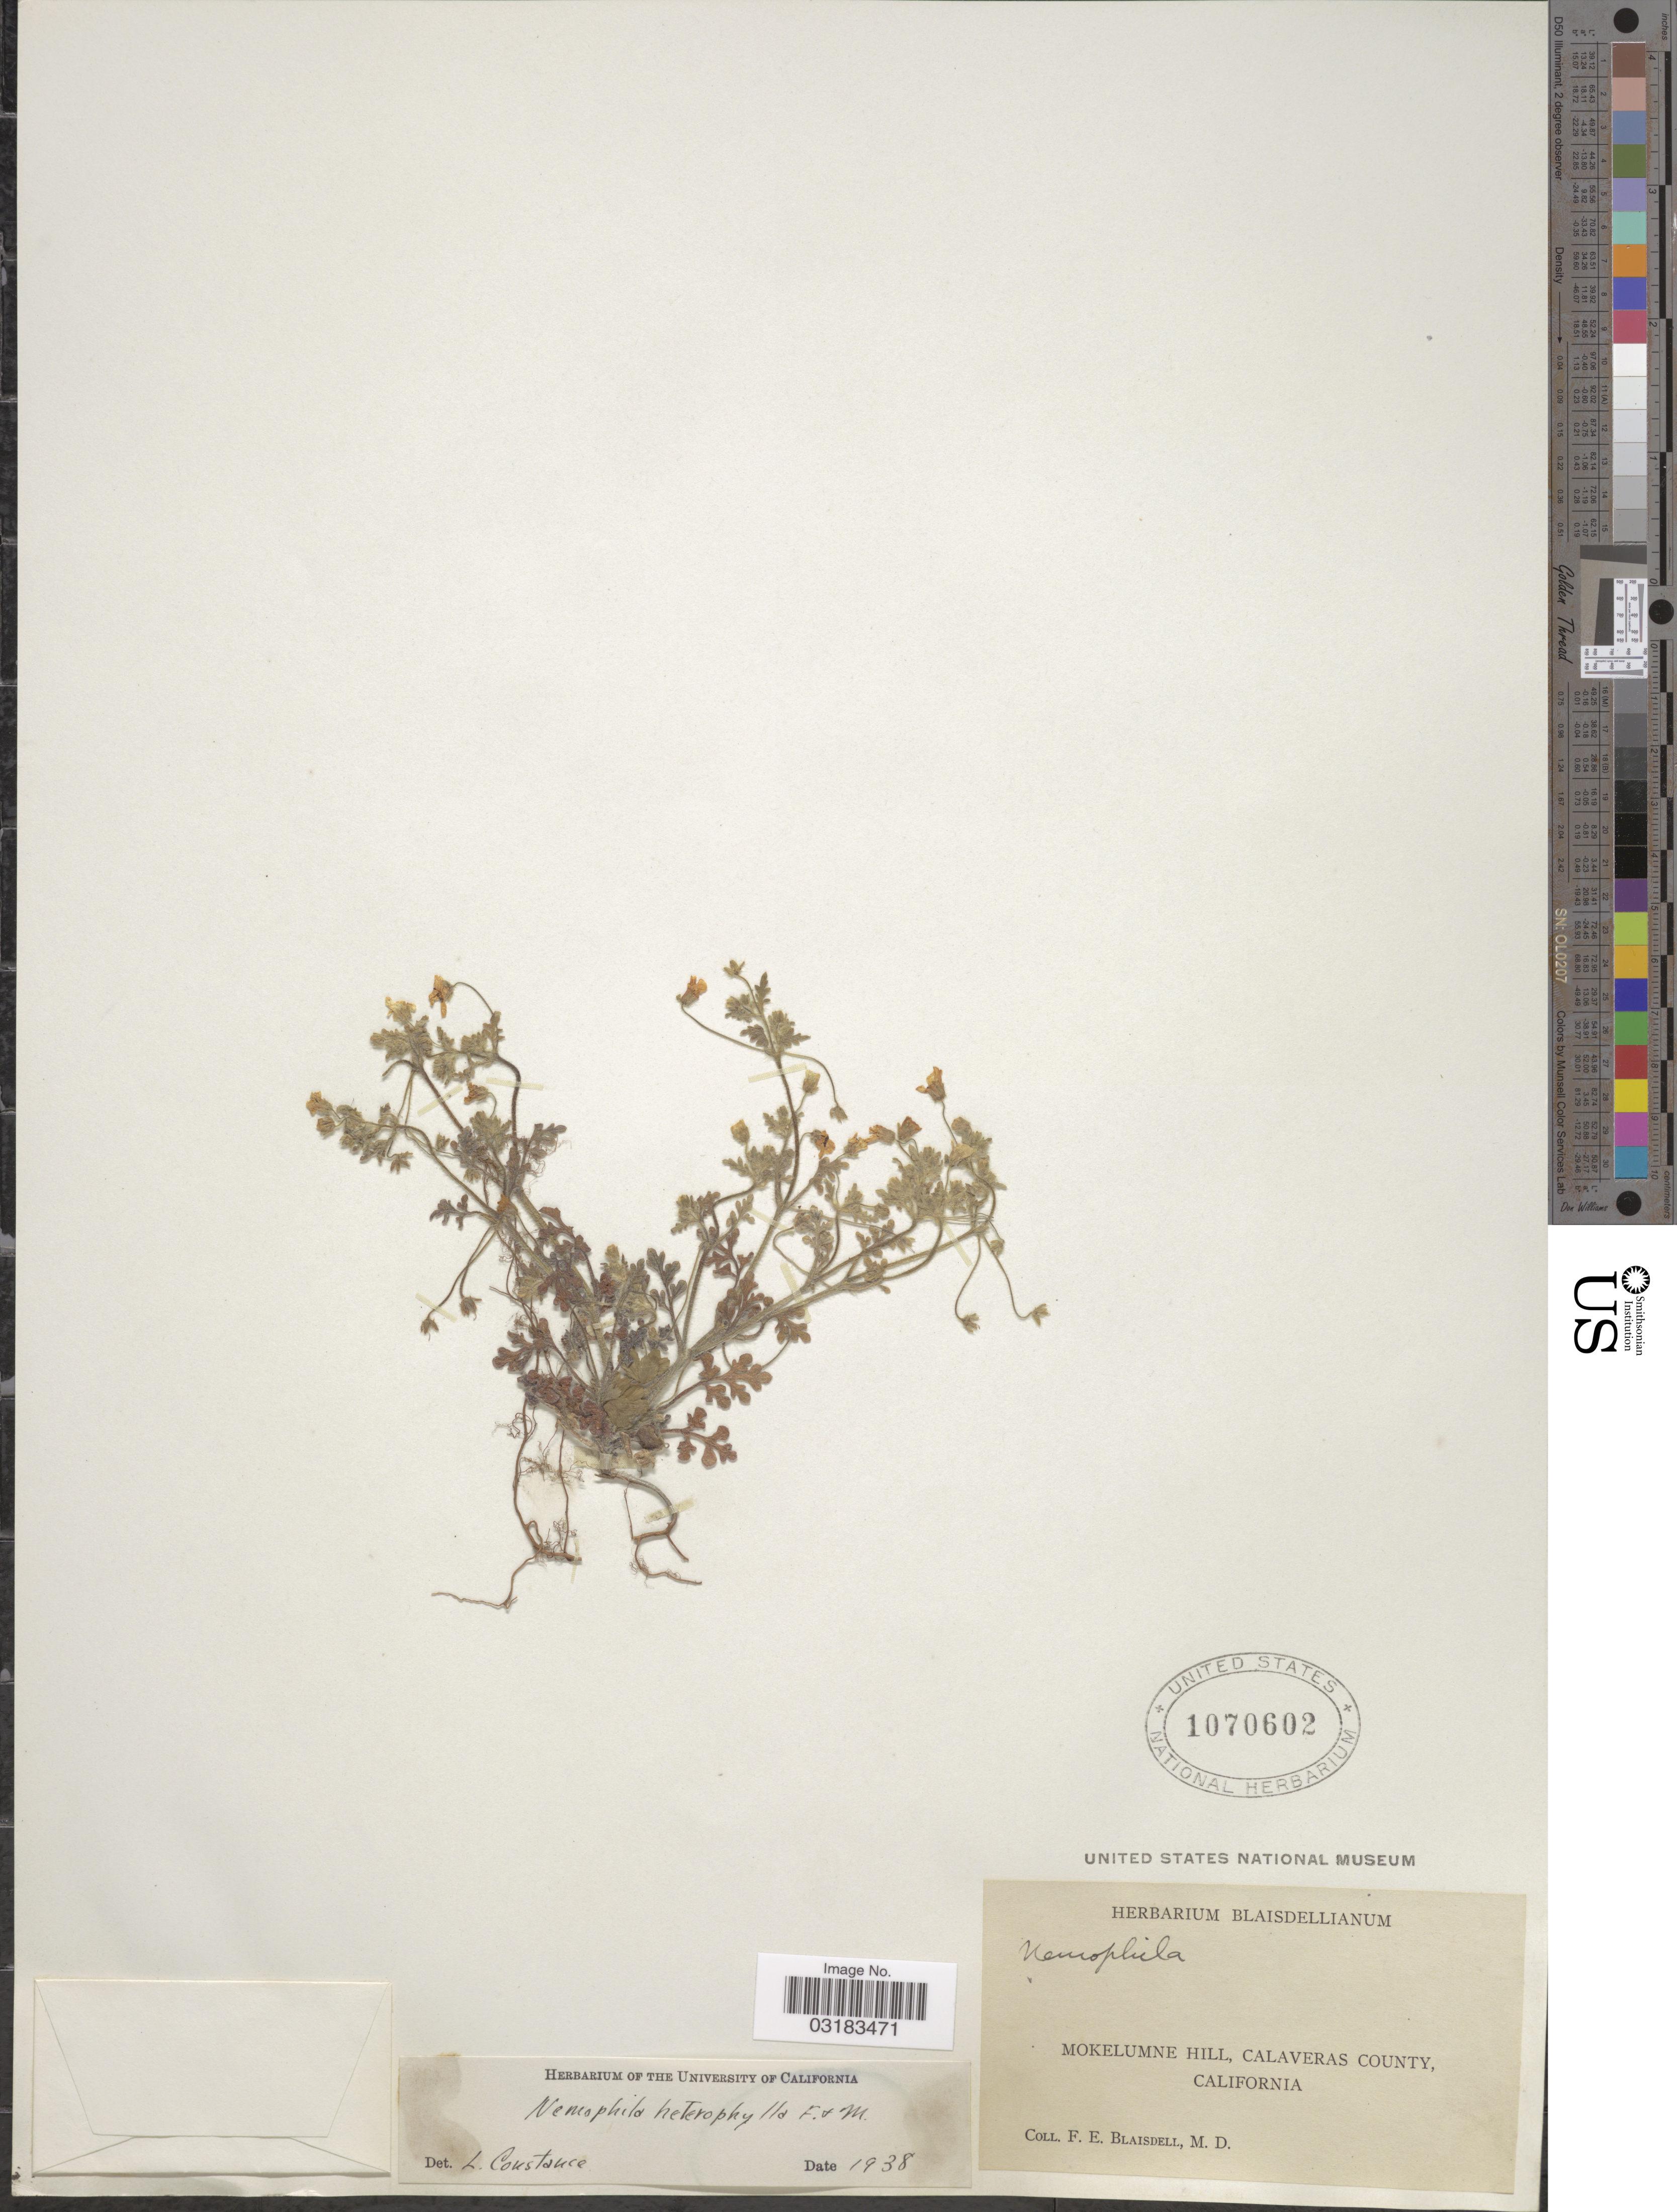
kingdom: Plantae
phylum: Tracheophyta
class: Magnoliopsida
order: Boraginales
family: Hydrophyllaceae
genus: Nemophila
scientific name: Nemophila heterophylla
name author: Fisch. & C.A. Mey.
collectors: F. Blaisdell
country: United States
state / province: California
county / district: Calaveras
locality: Mokelumne Hill, Calaveras County.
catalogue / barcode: US 1070602